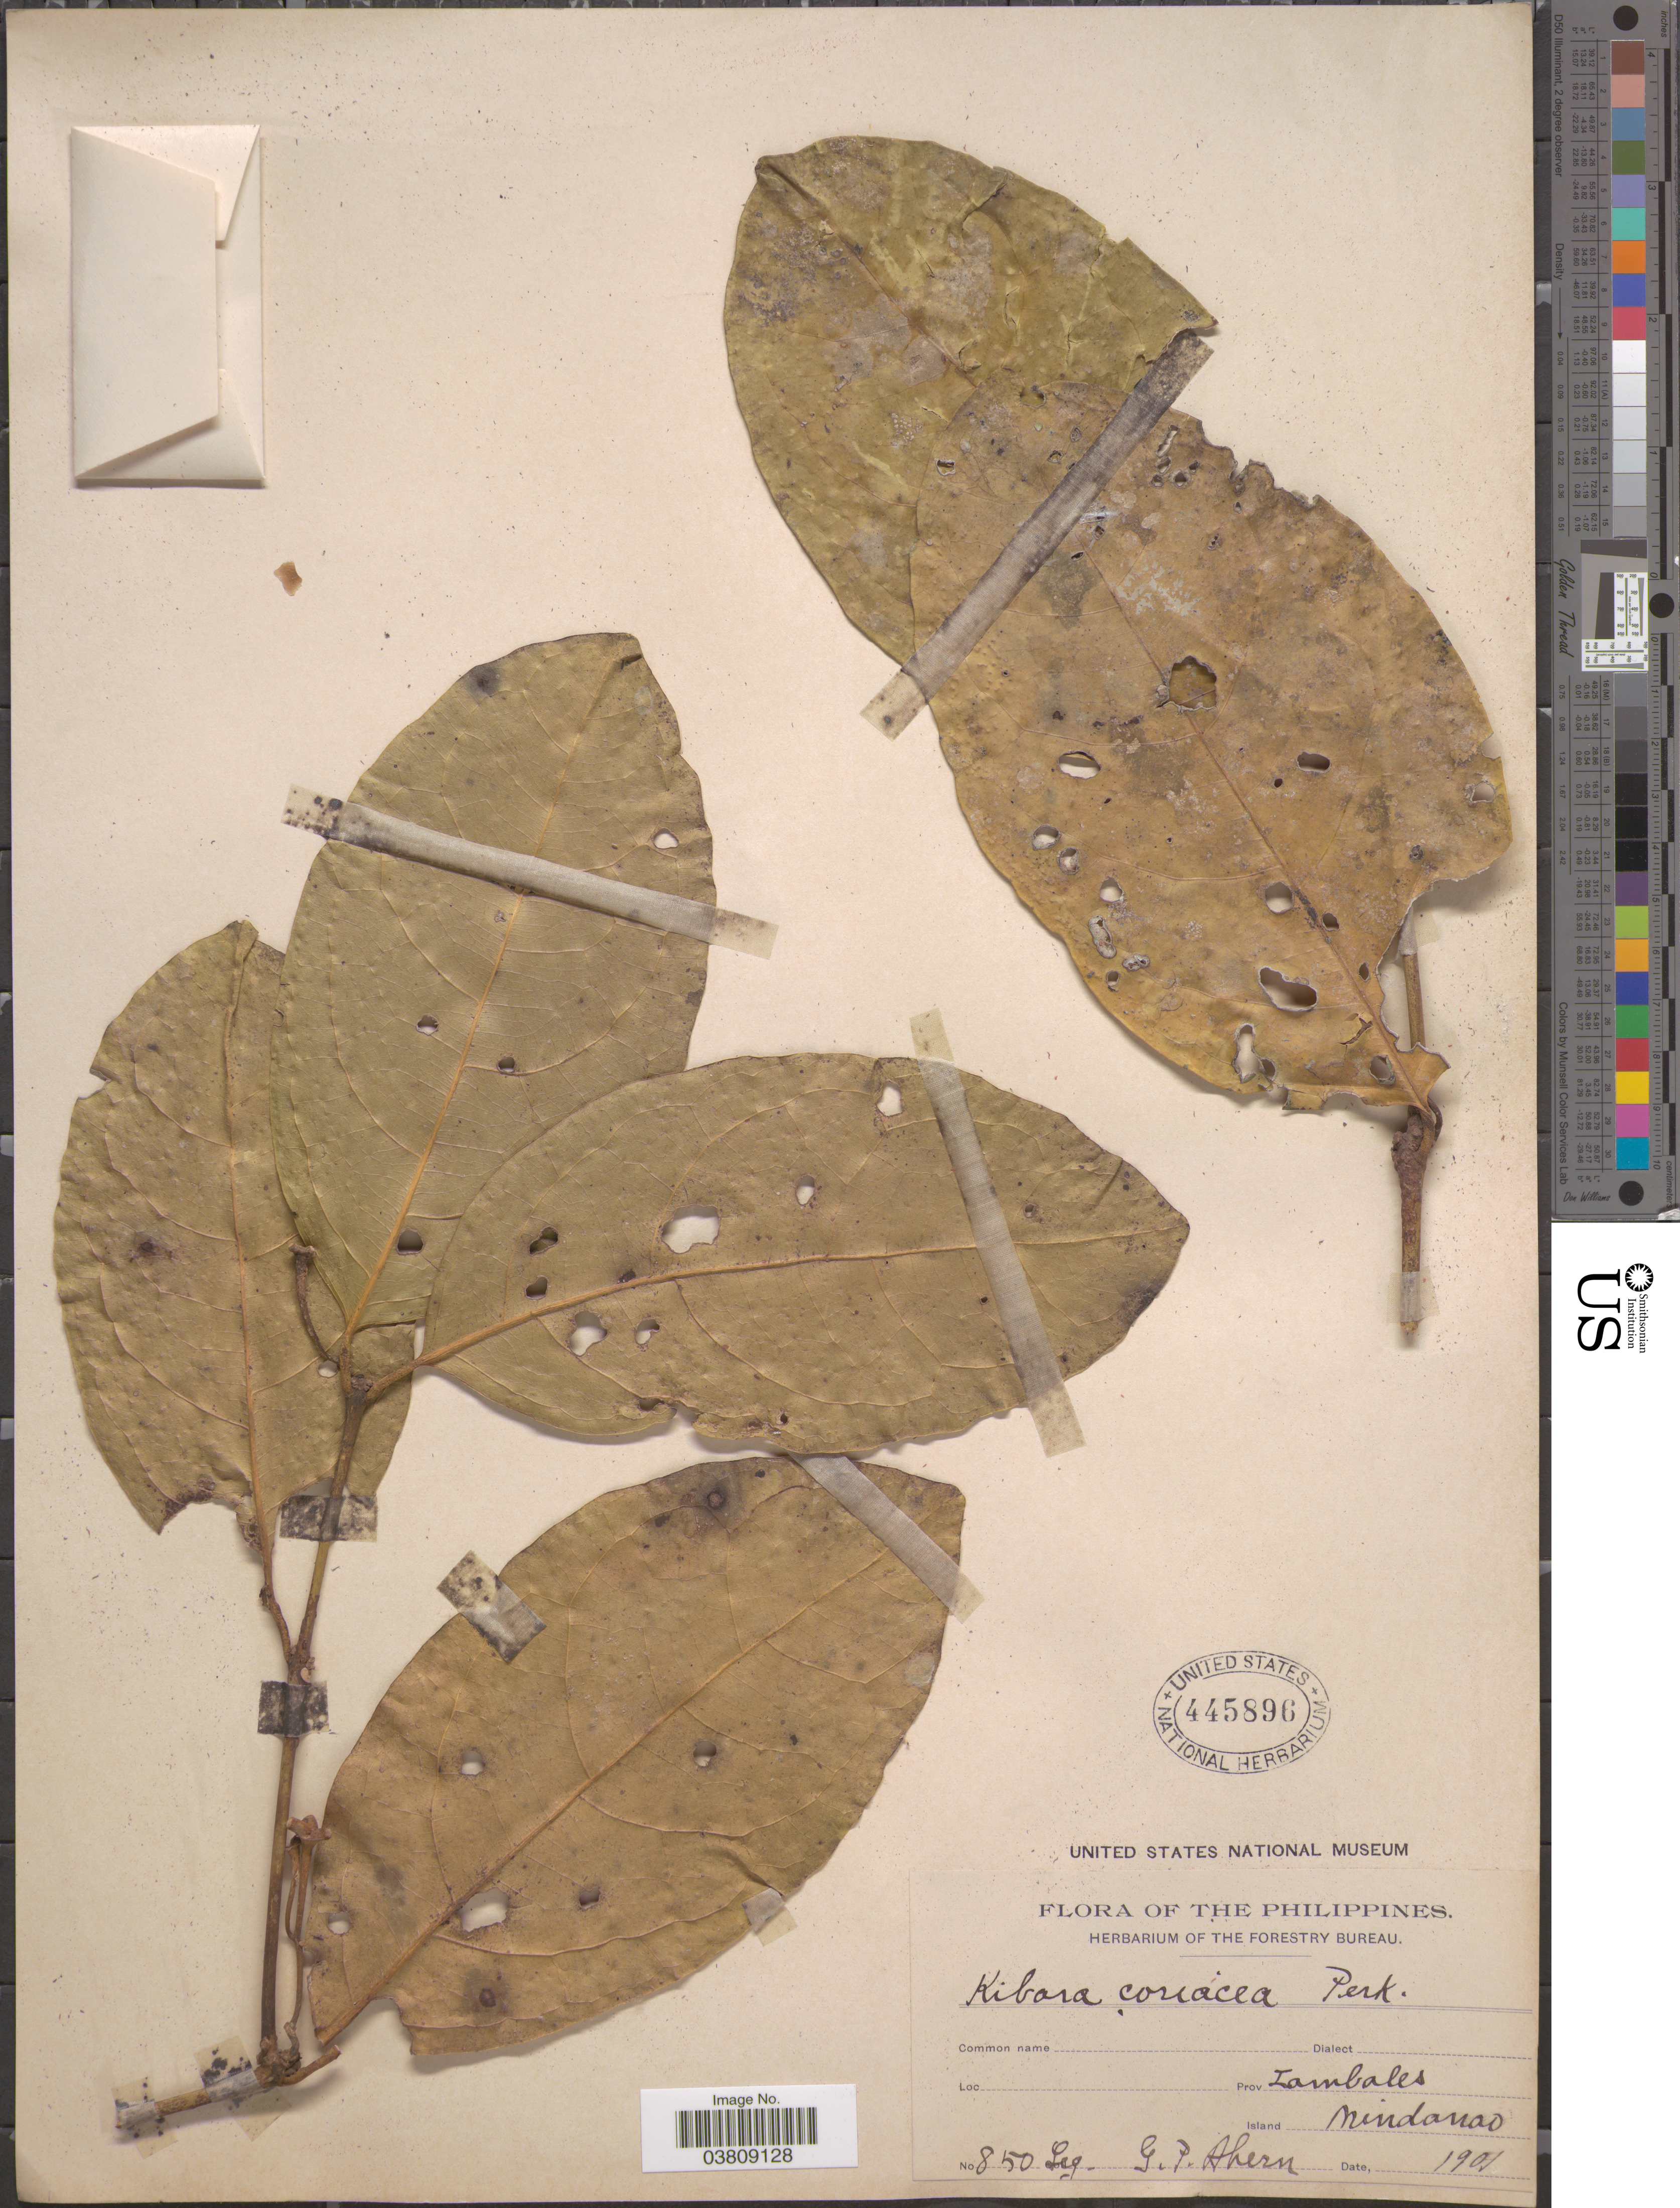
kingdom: Plantae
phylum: Tracheophyta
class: Magnoliopsida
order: Laurales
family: Monimiaceae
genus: Kibara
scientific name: Kibara coriacea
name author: (Blume) Hook. f. & Thomson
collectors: G. Ahern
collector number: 850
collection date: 1901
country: Philippines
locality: Prov. Zambales. Island Mindanao.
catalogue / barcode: US 445896